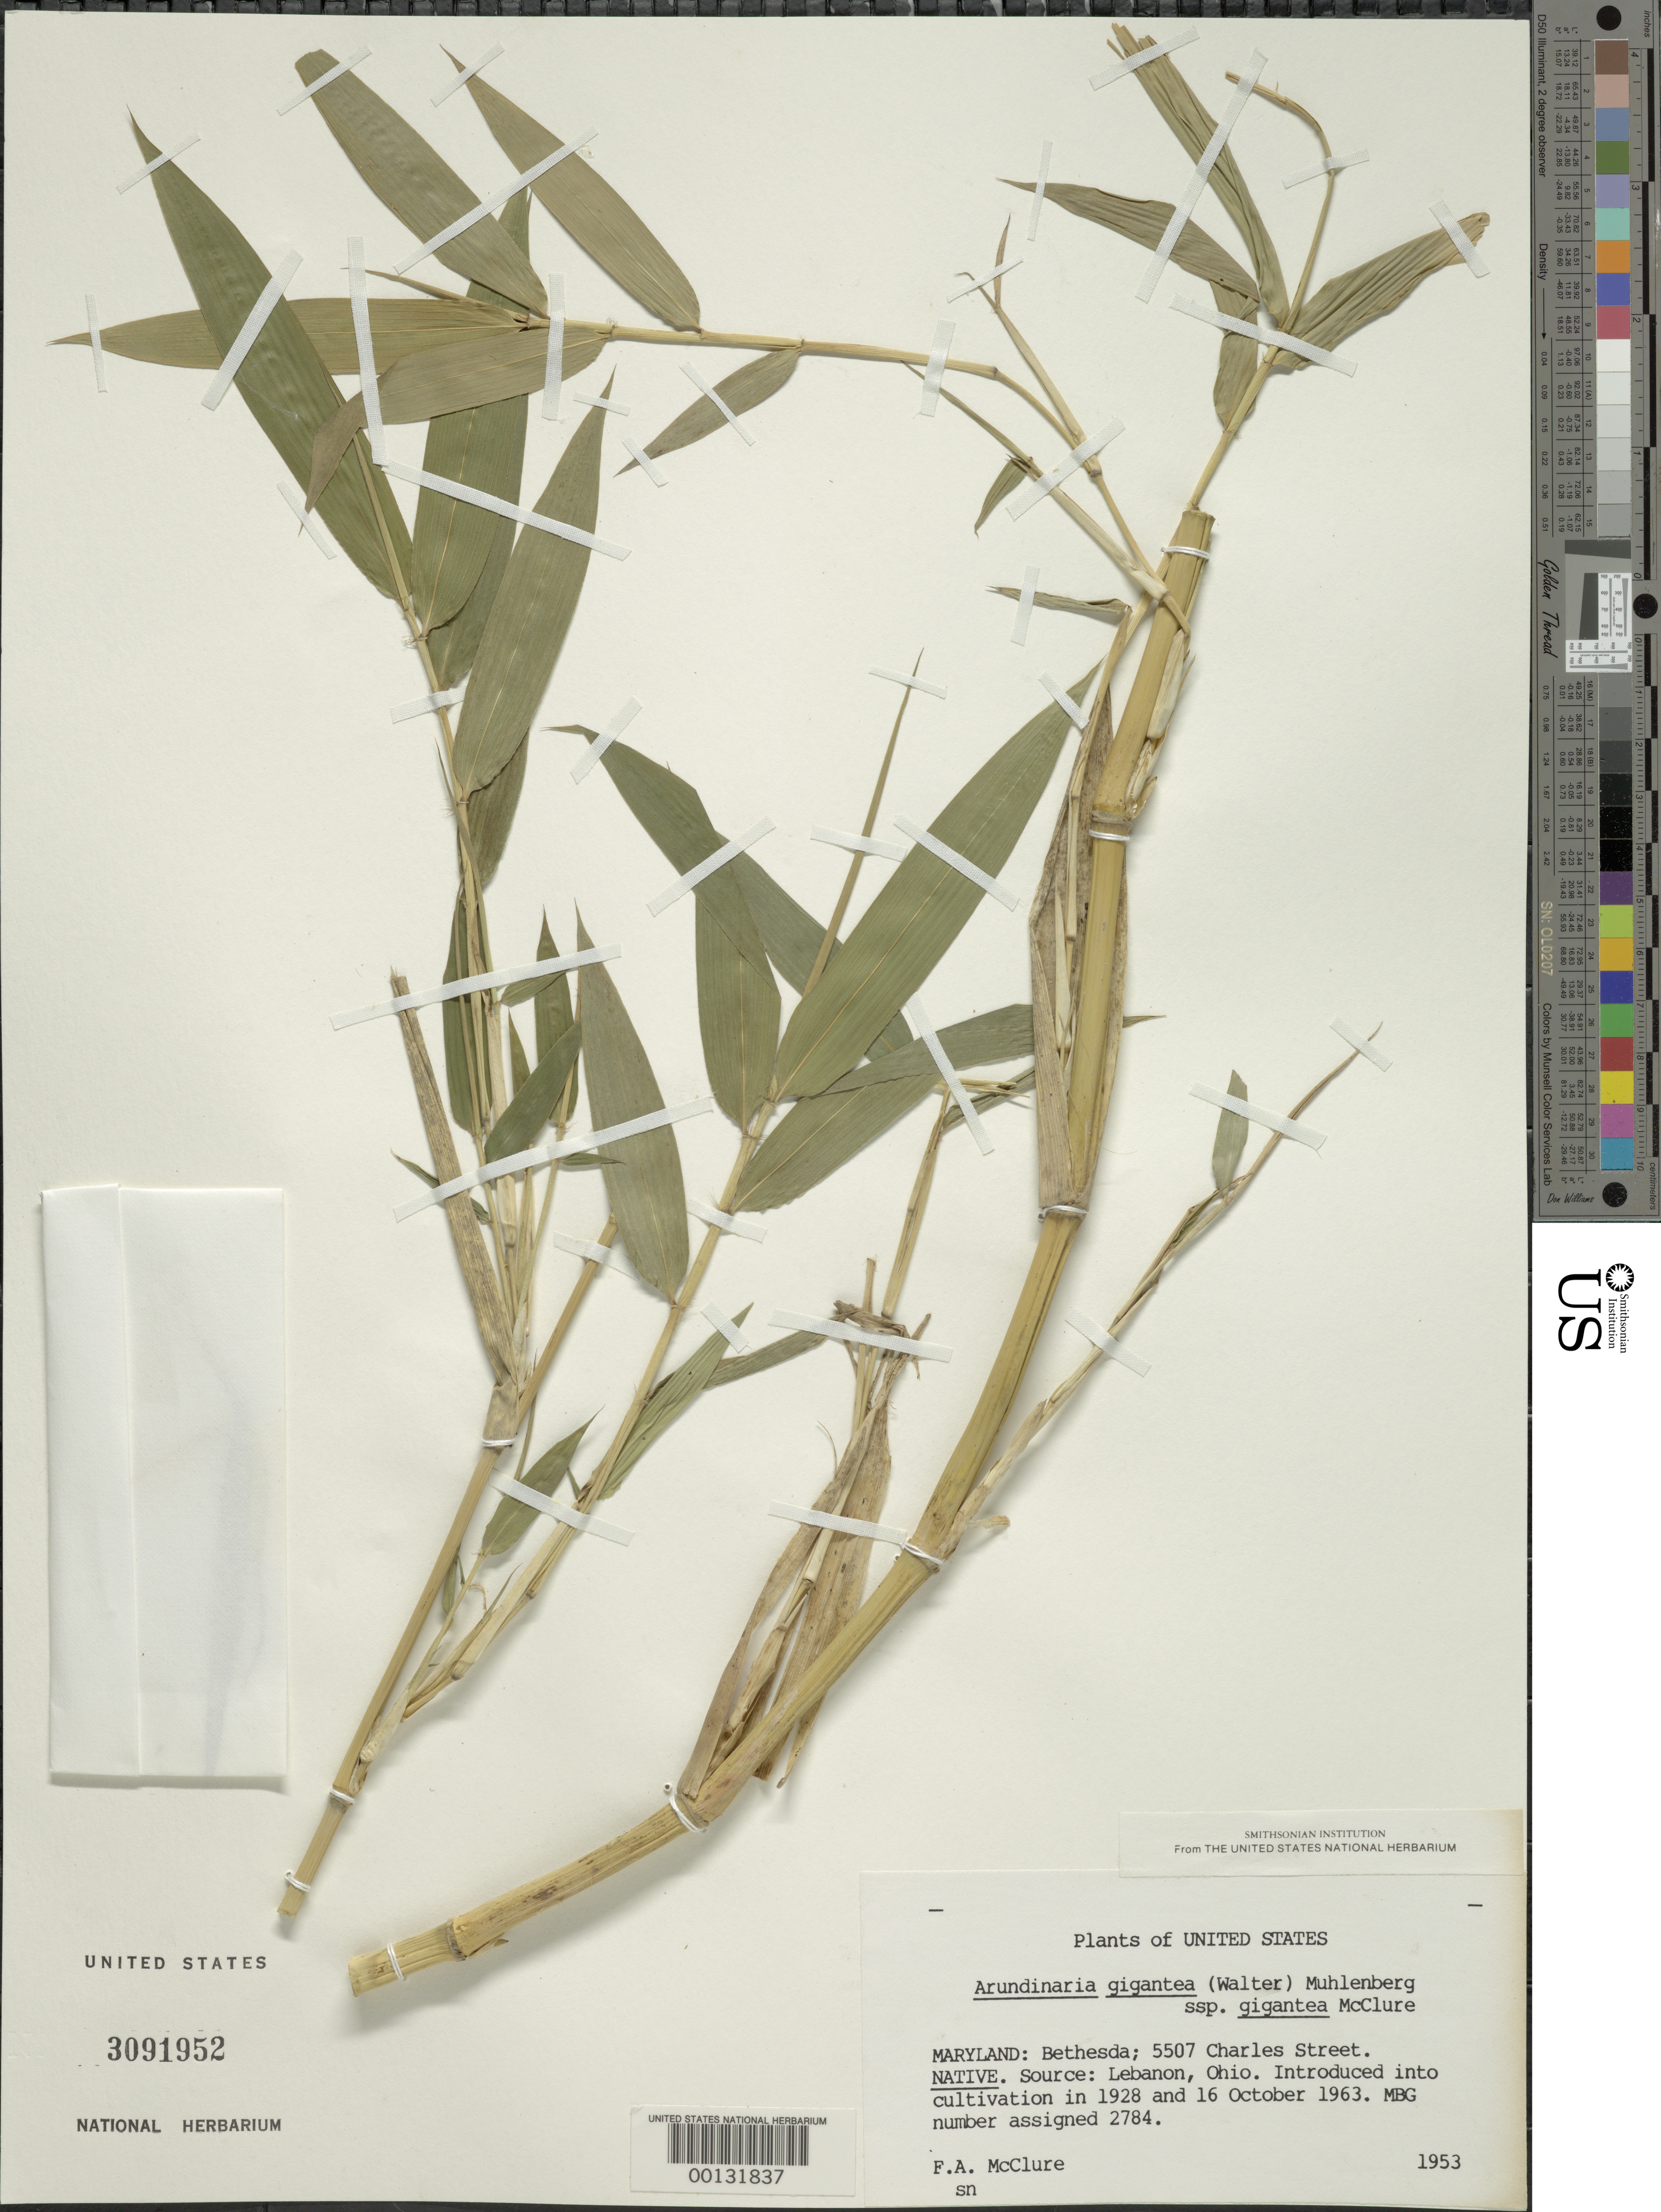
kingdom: Plantae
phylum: Tracheophyta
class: Liliopsida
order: Poales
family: Poaceae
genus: Arundinaria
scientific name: Arundinaria gigantea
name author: (Walter) Muhl.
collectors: F. A. McClure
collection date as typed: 1953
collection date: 1953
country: United States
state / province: Maryland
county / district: Montgomery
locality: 5507 Charles Street, Bethesda (McClure's garden)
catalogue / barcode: US 3091952